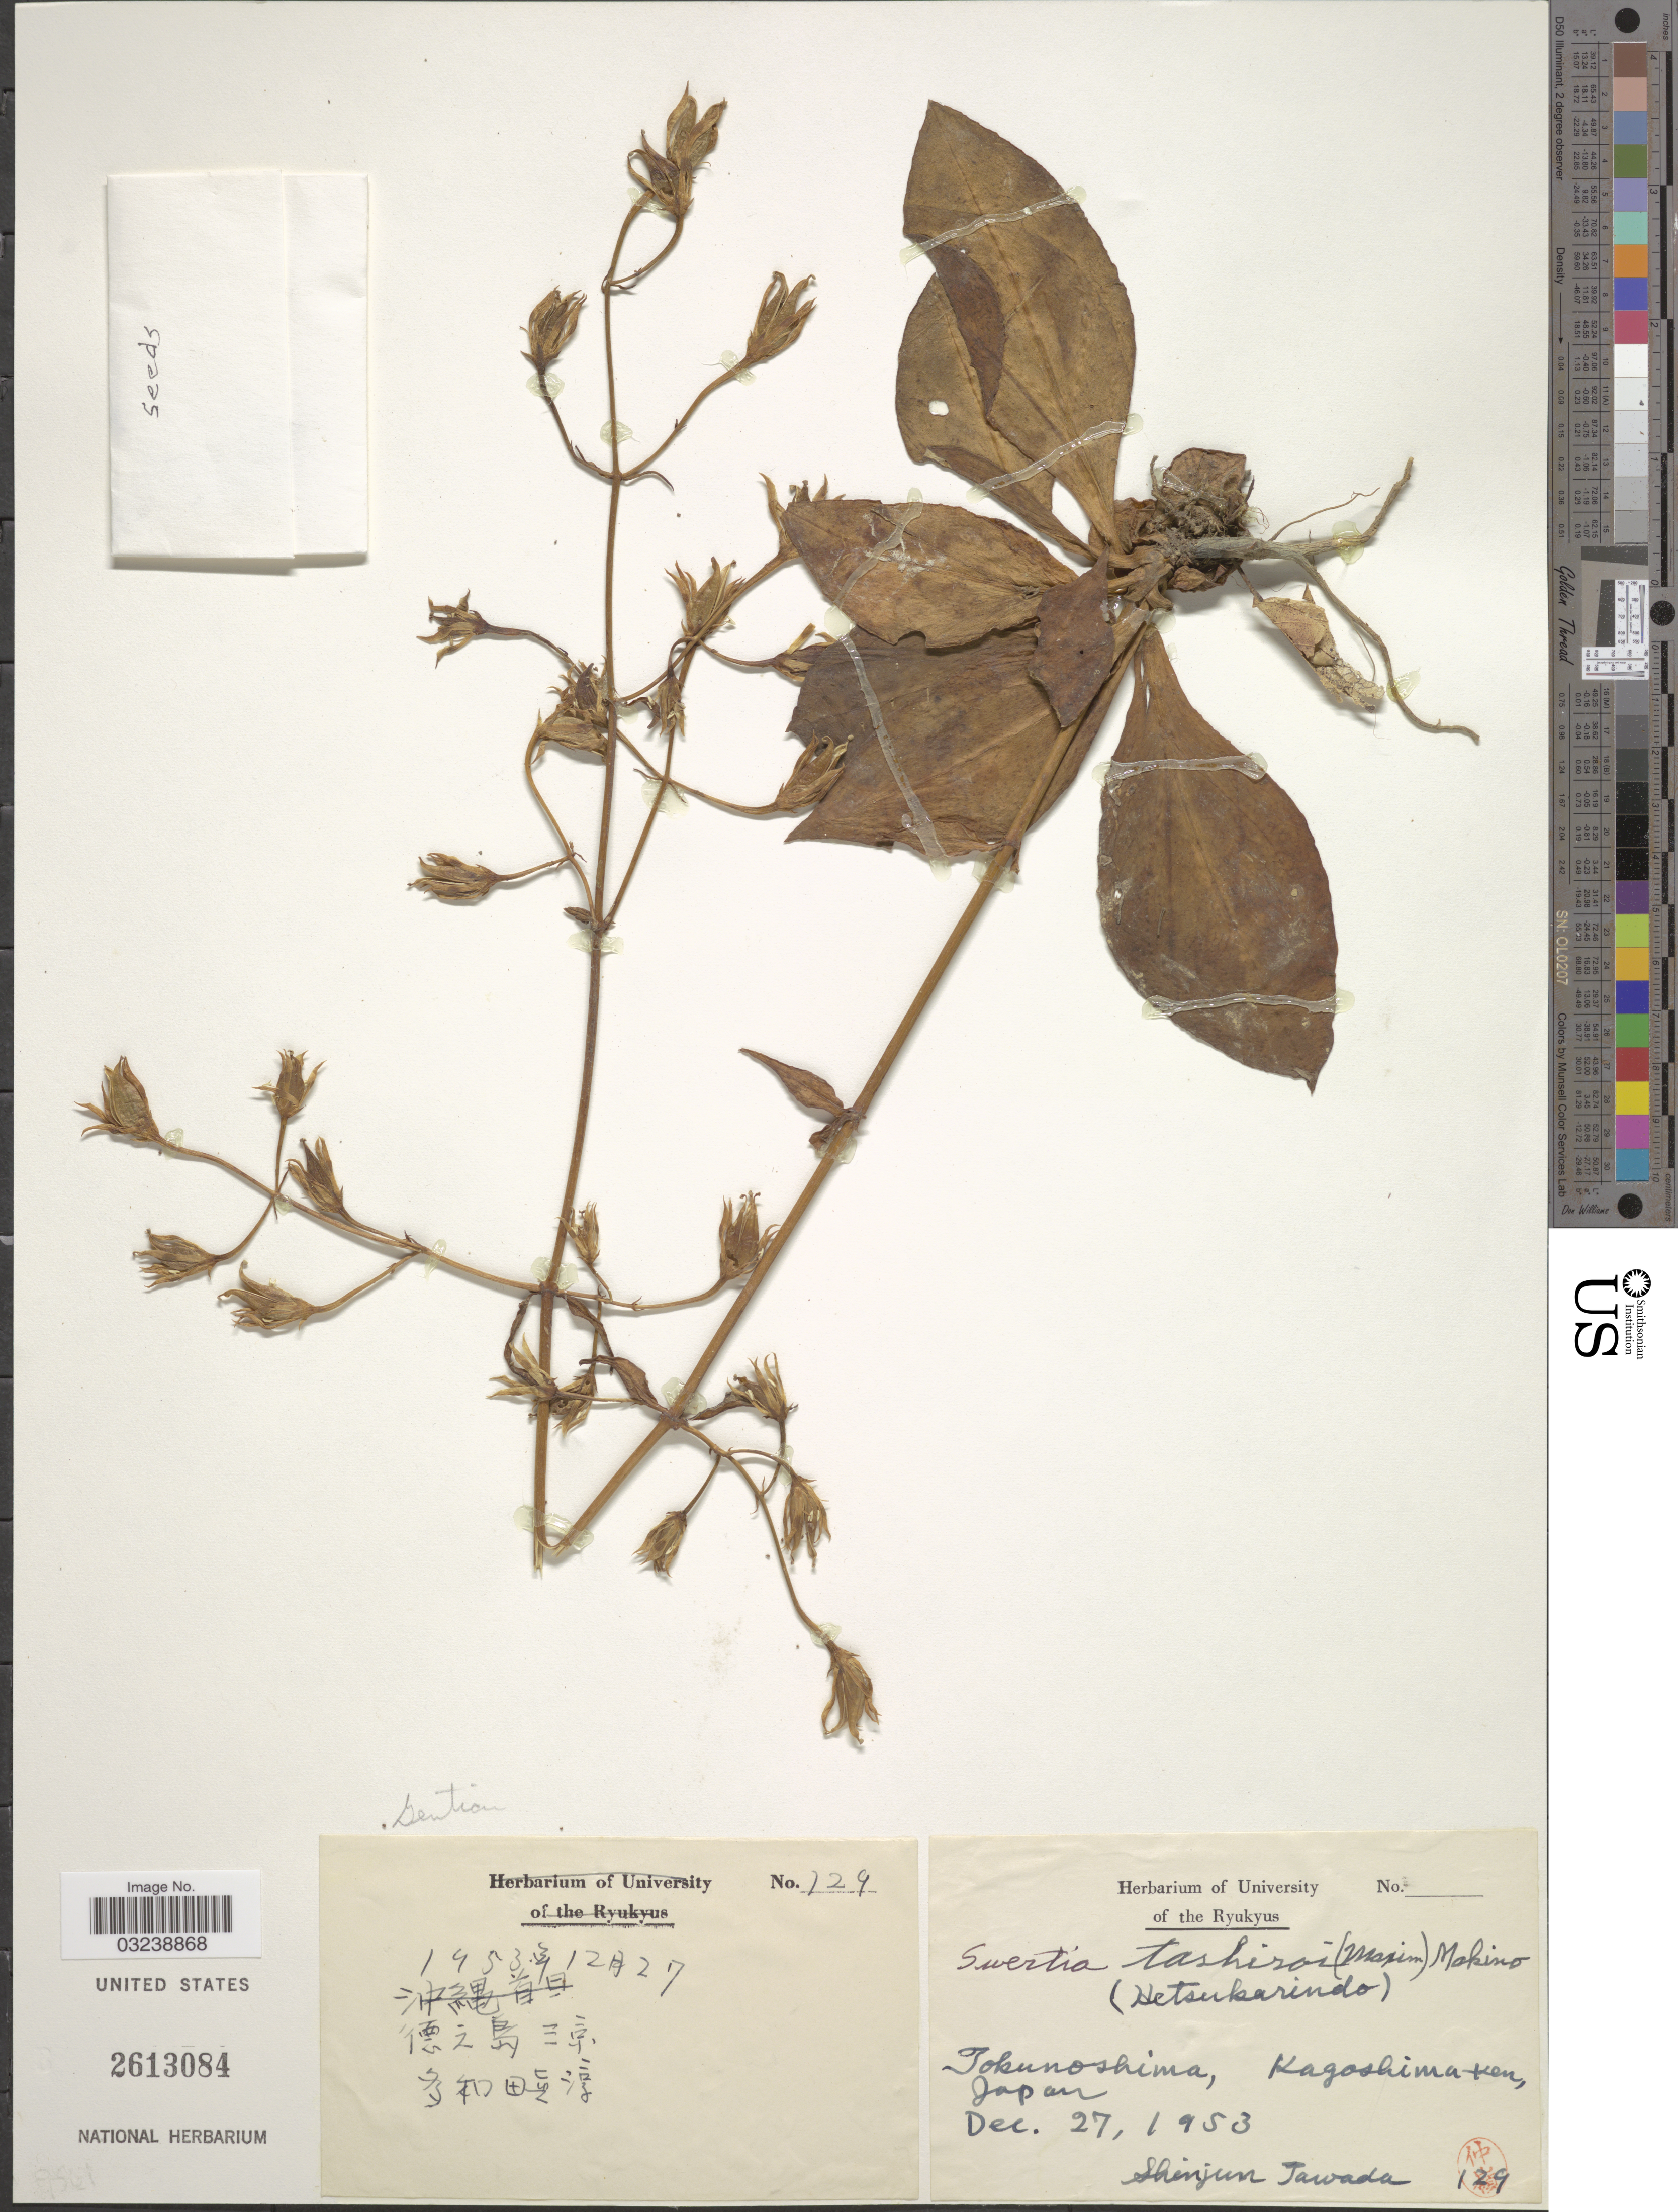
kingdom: Plantae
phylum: Tracheophyta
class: Magnoliopsida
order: Gentianales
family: Gentianaceae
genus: Swertia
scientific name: Swertia tashiroi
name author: Makino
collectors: S. Tawada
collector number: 129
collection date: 1953-12-27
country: Japan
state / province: Kagosima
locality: Tokunoshima, Kagoshima-Ken.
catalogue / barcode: US 2613084